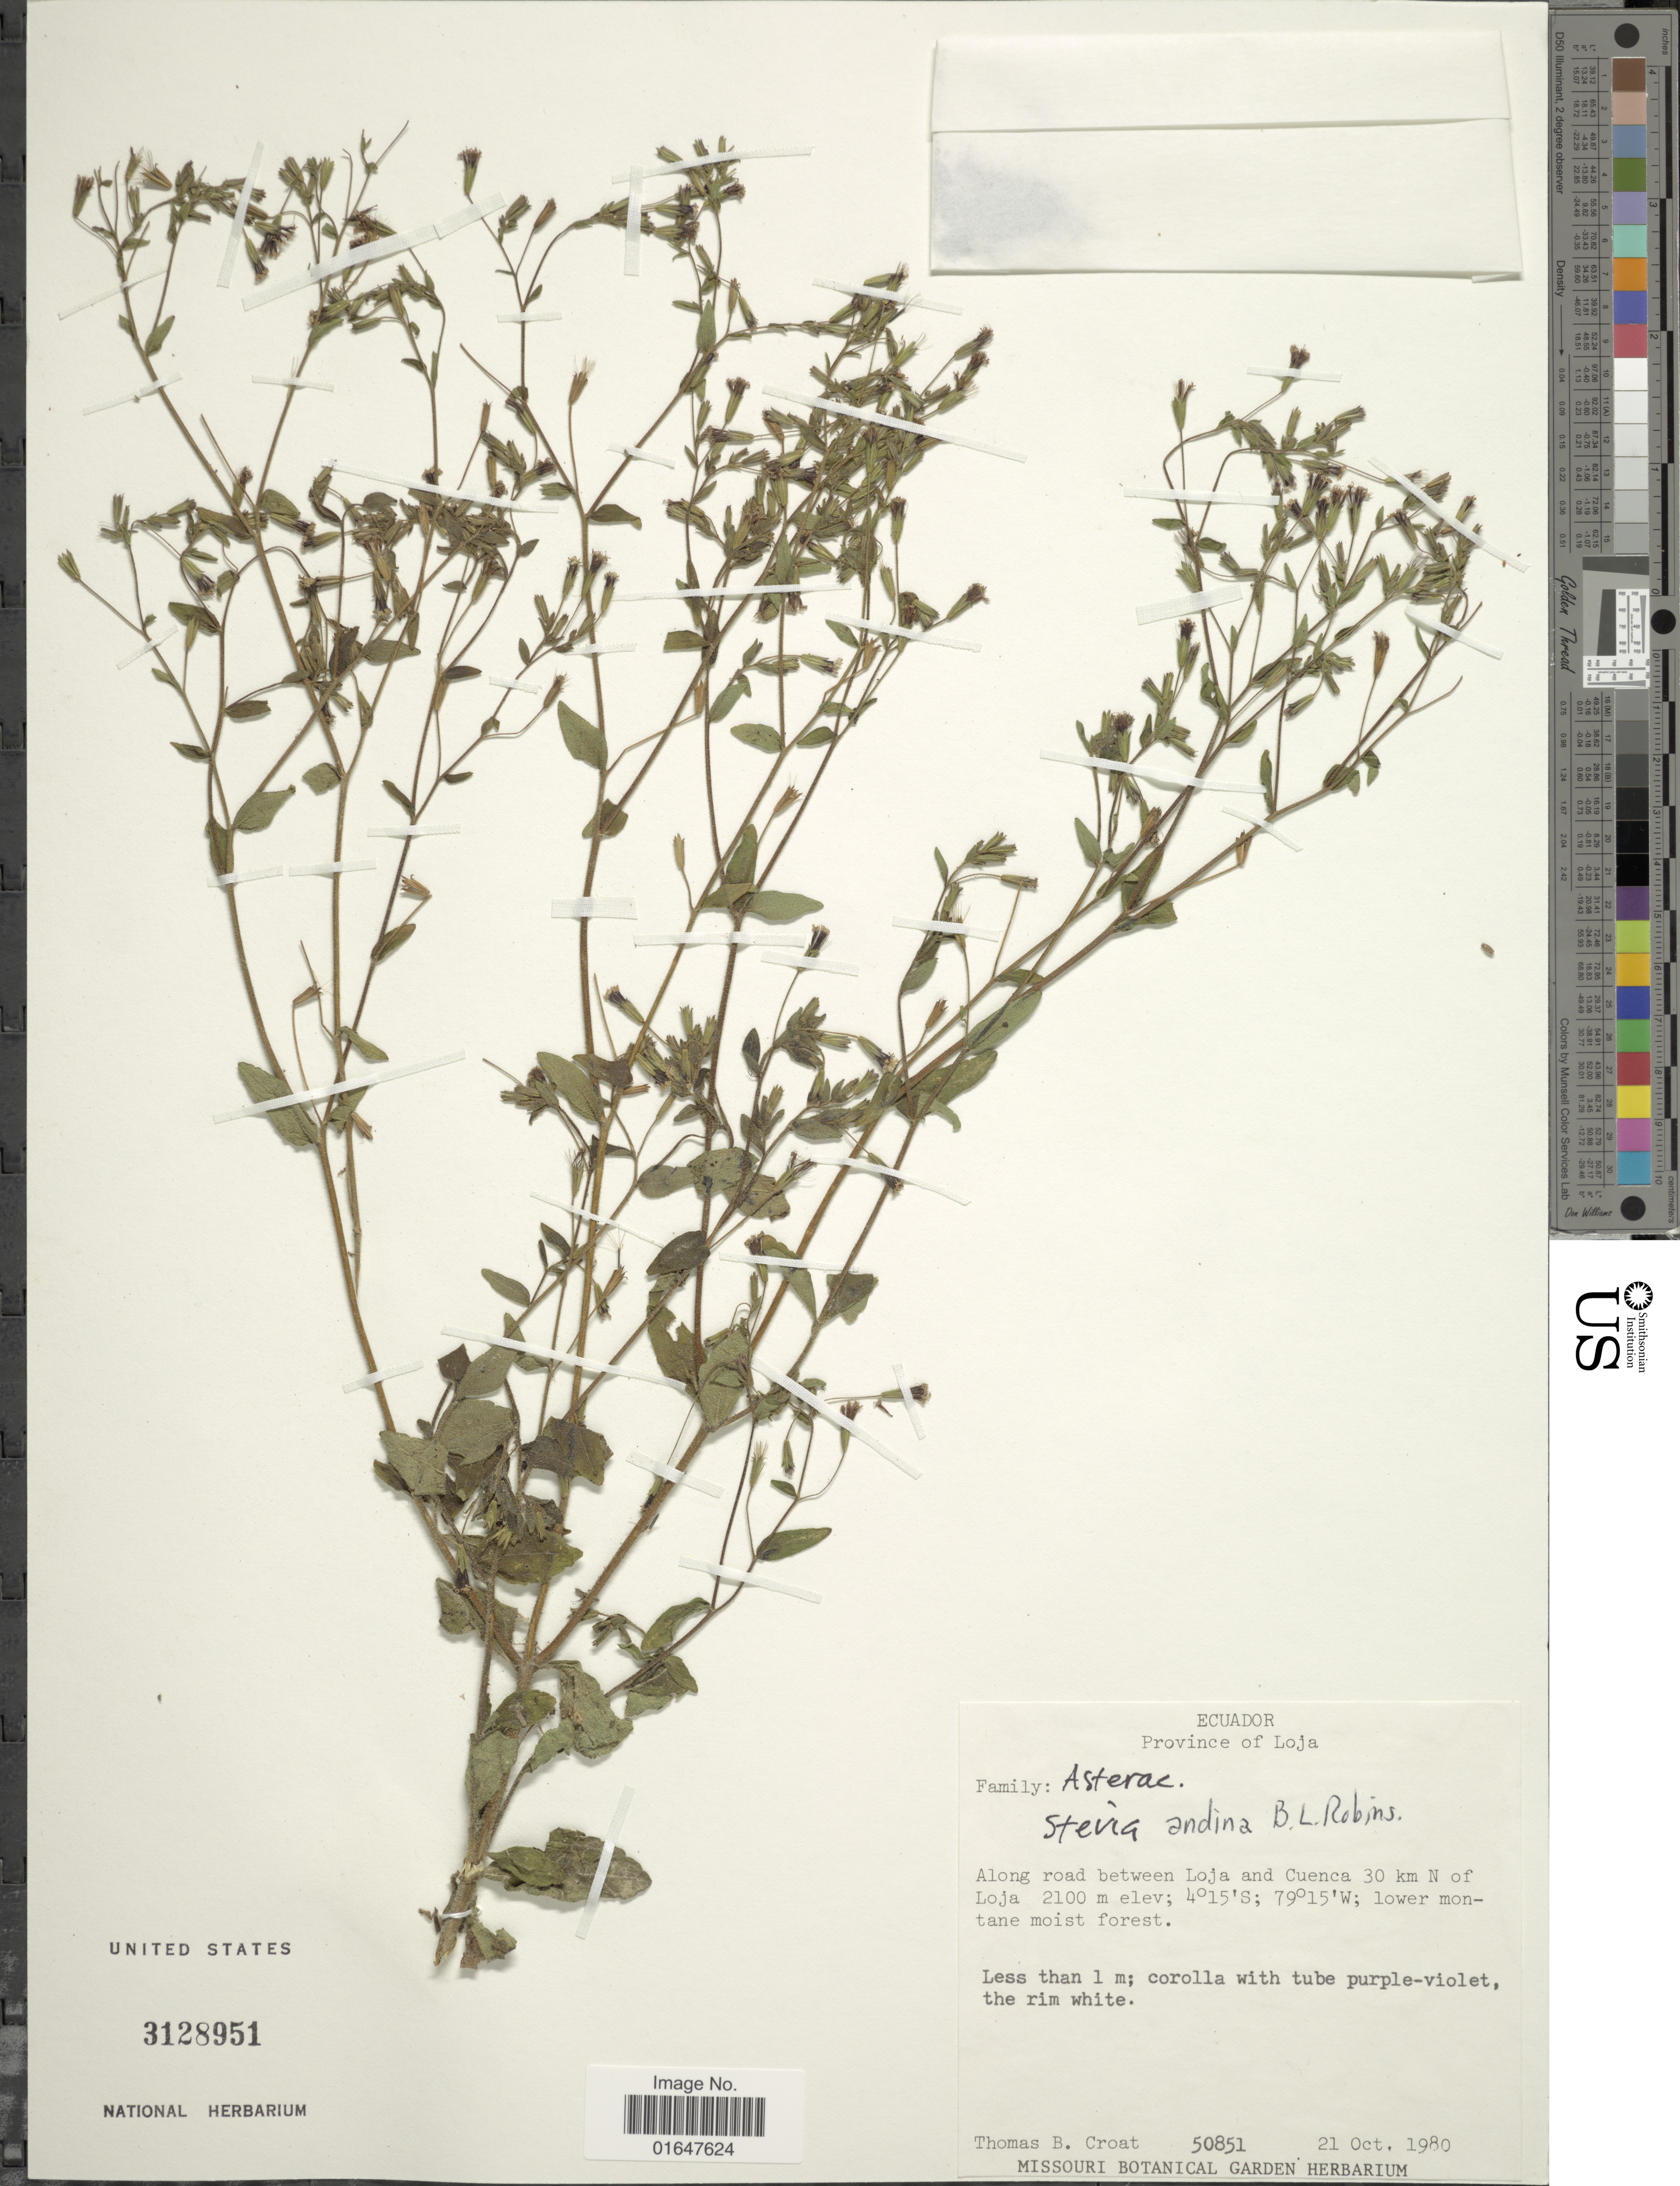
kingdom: Plantae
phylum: Tracheophyta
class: Magnoliopsida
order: Asterales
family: Asteraceae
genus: Stevia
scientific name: Stevia andina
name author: B.L. Rob.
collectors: T. B. Croat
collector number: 50851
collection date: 1980-10-21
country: Ecuador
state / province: Loja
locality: Along road between Loja and Cuenca 30 km N of Loja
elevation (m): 2100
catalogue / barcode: US 3128951